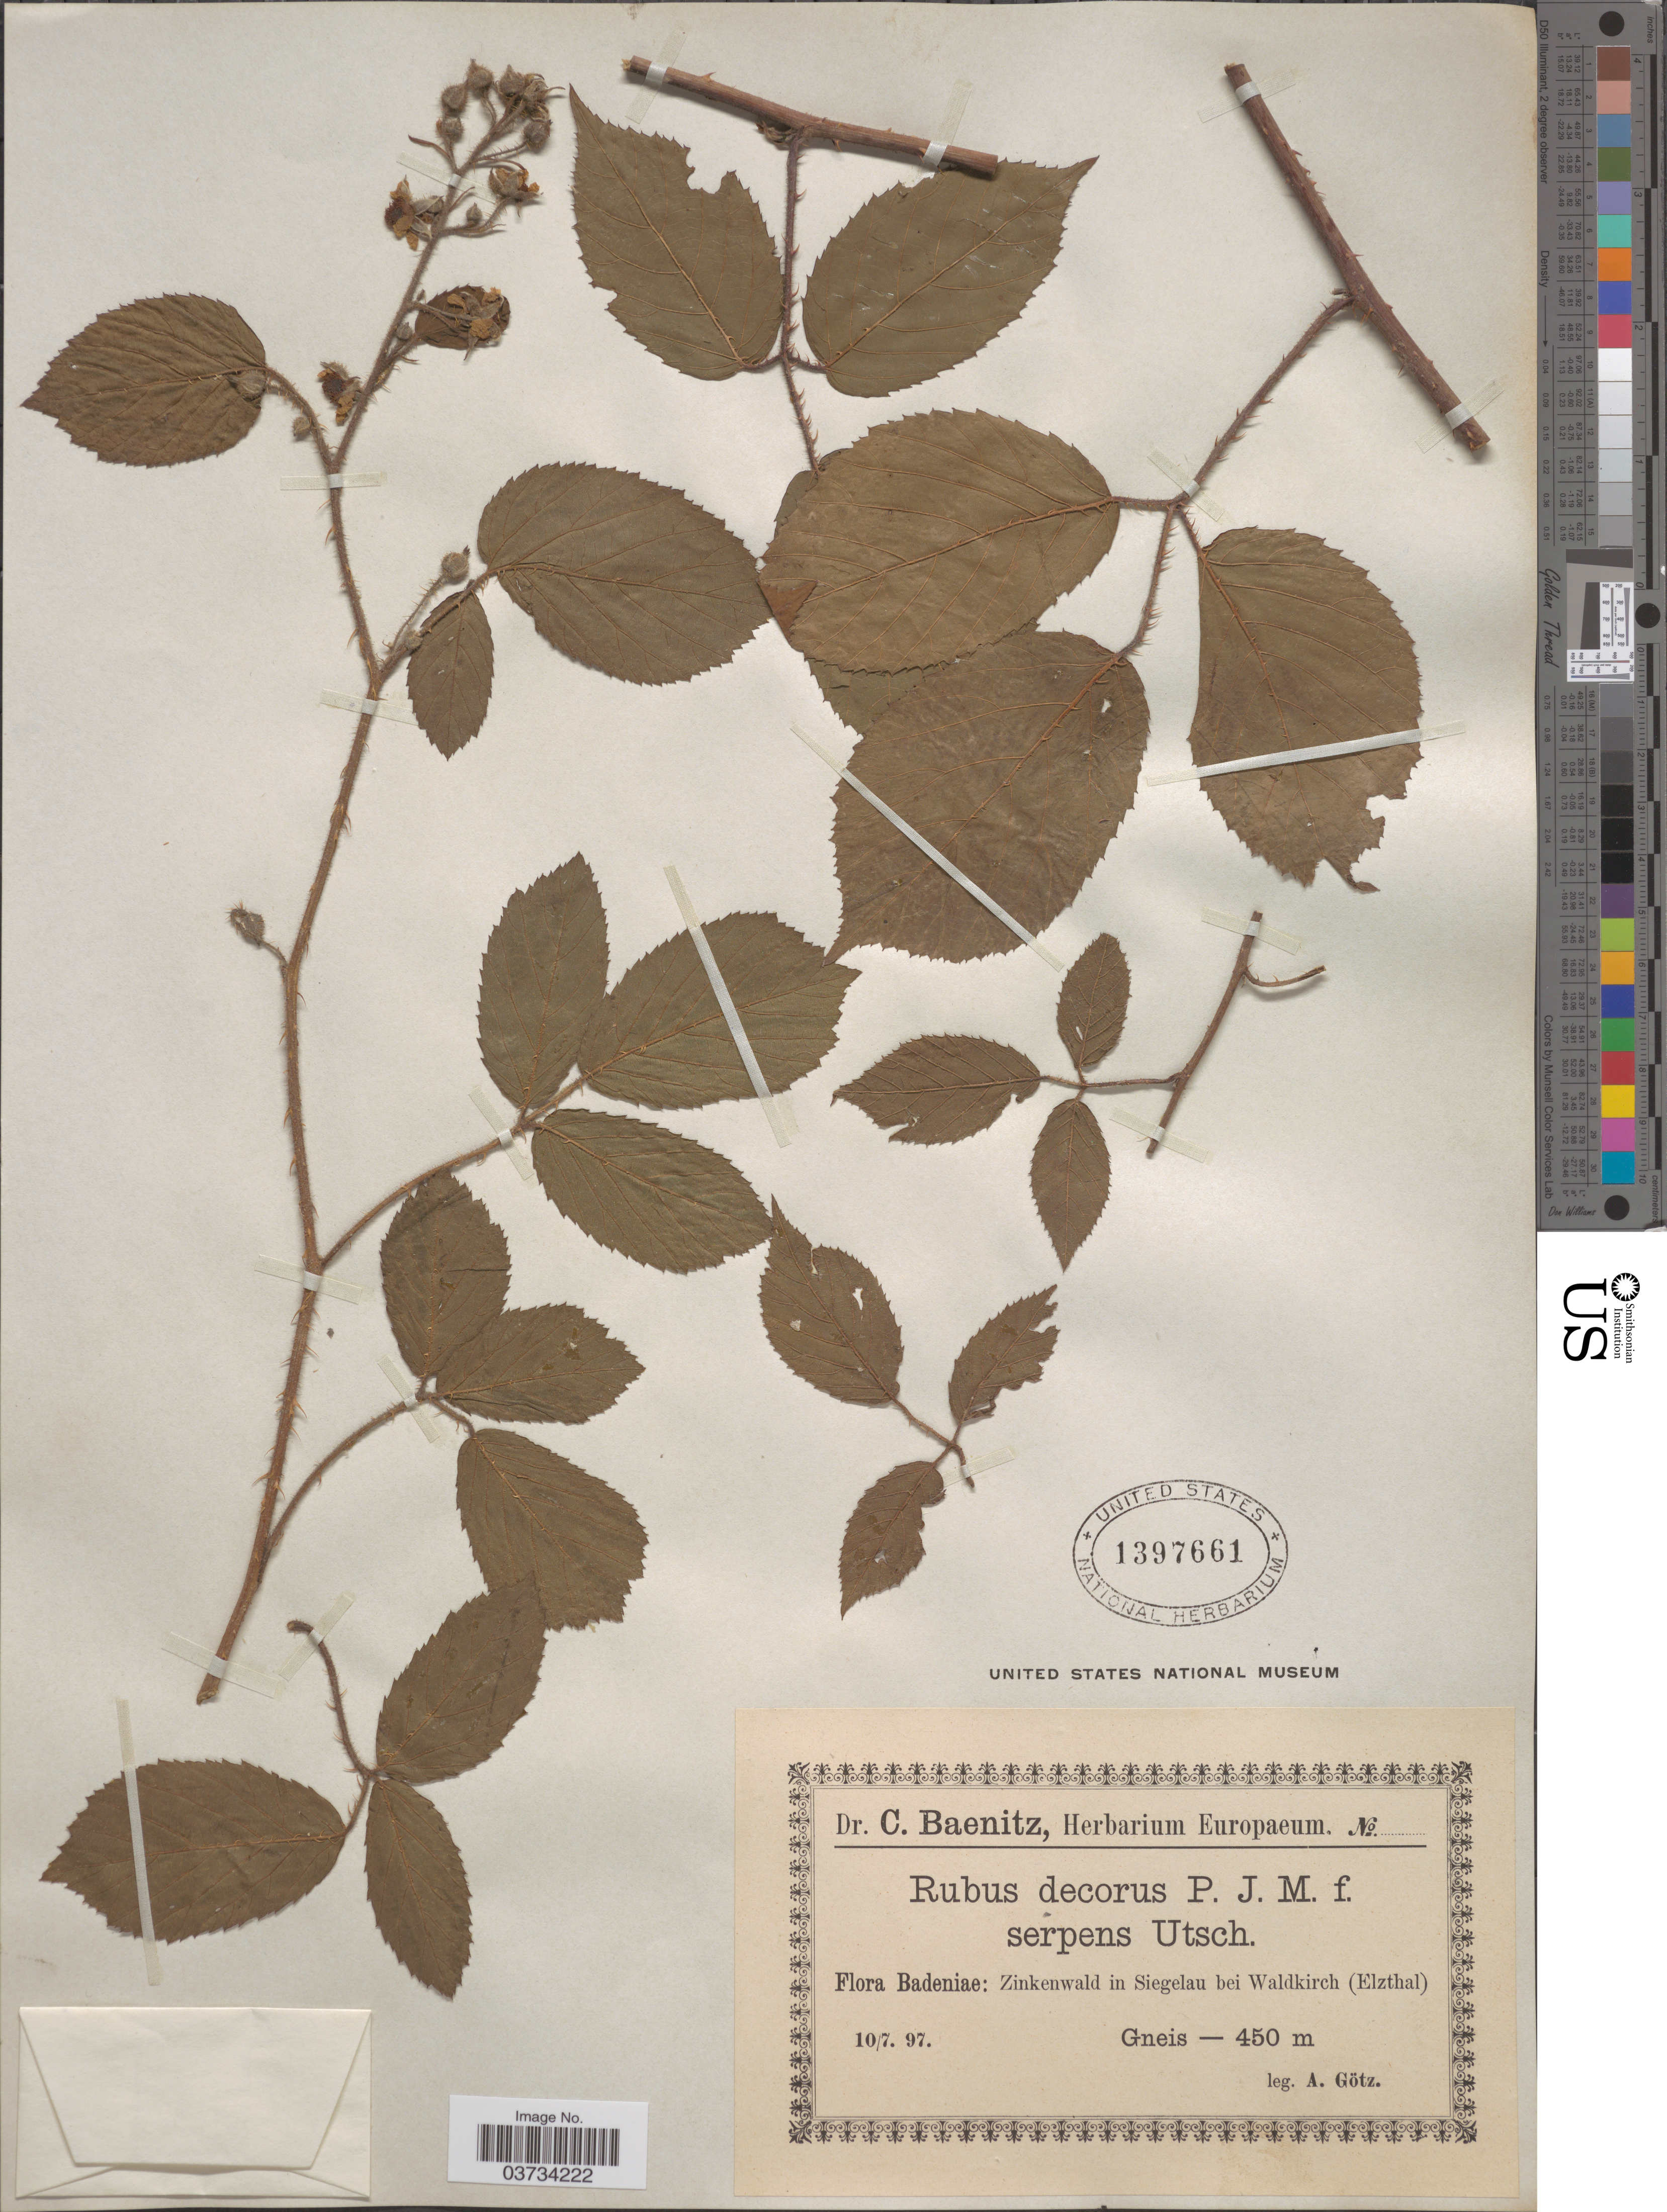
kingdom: Plantae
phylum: Tracheophyta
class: Magnoliopsida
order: Rosales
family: Rosaceae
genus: Rubus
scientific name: Rubus decorus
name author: P.J. Müll.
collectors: A. Götz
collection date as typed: Transcribed d/m/y: 10/7/97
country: Germany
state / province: Baden-Württemberg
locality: Badeniae: Zinkenwald in Siegelau bei Waldkirch (Elzthal). Gneis.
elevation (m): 450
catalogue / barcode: US 1397661